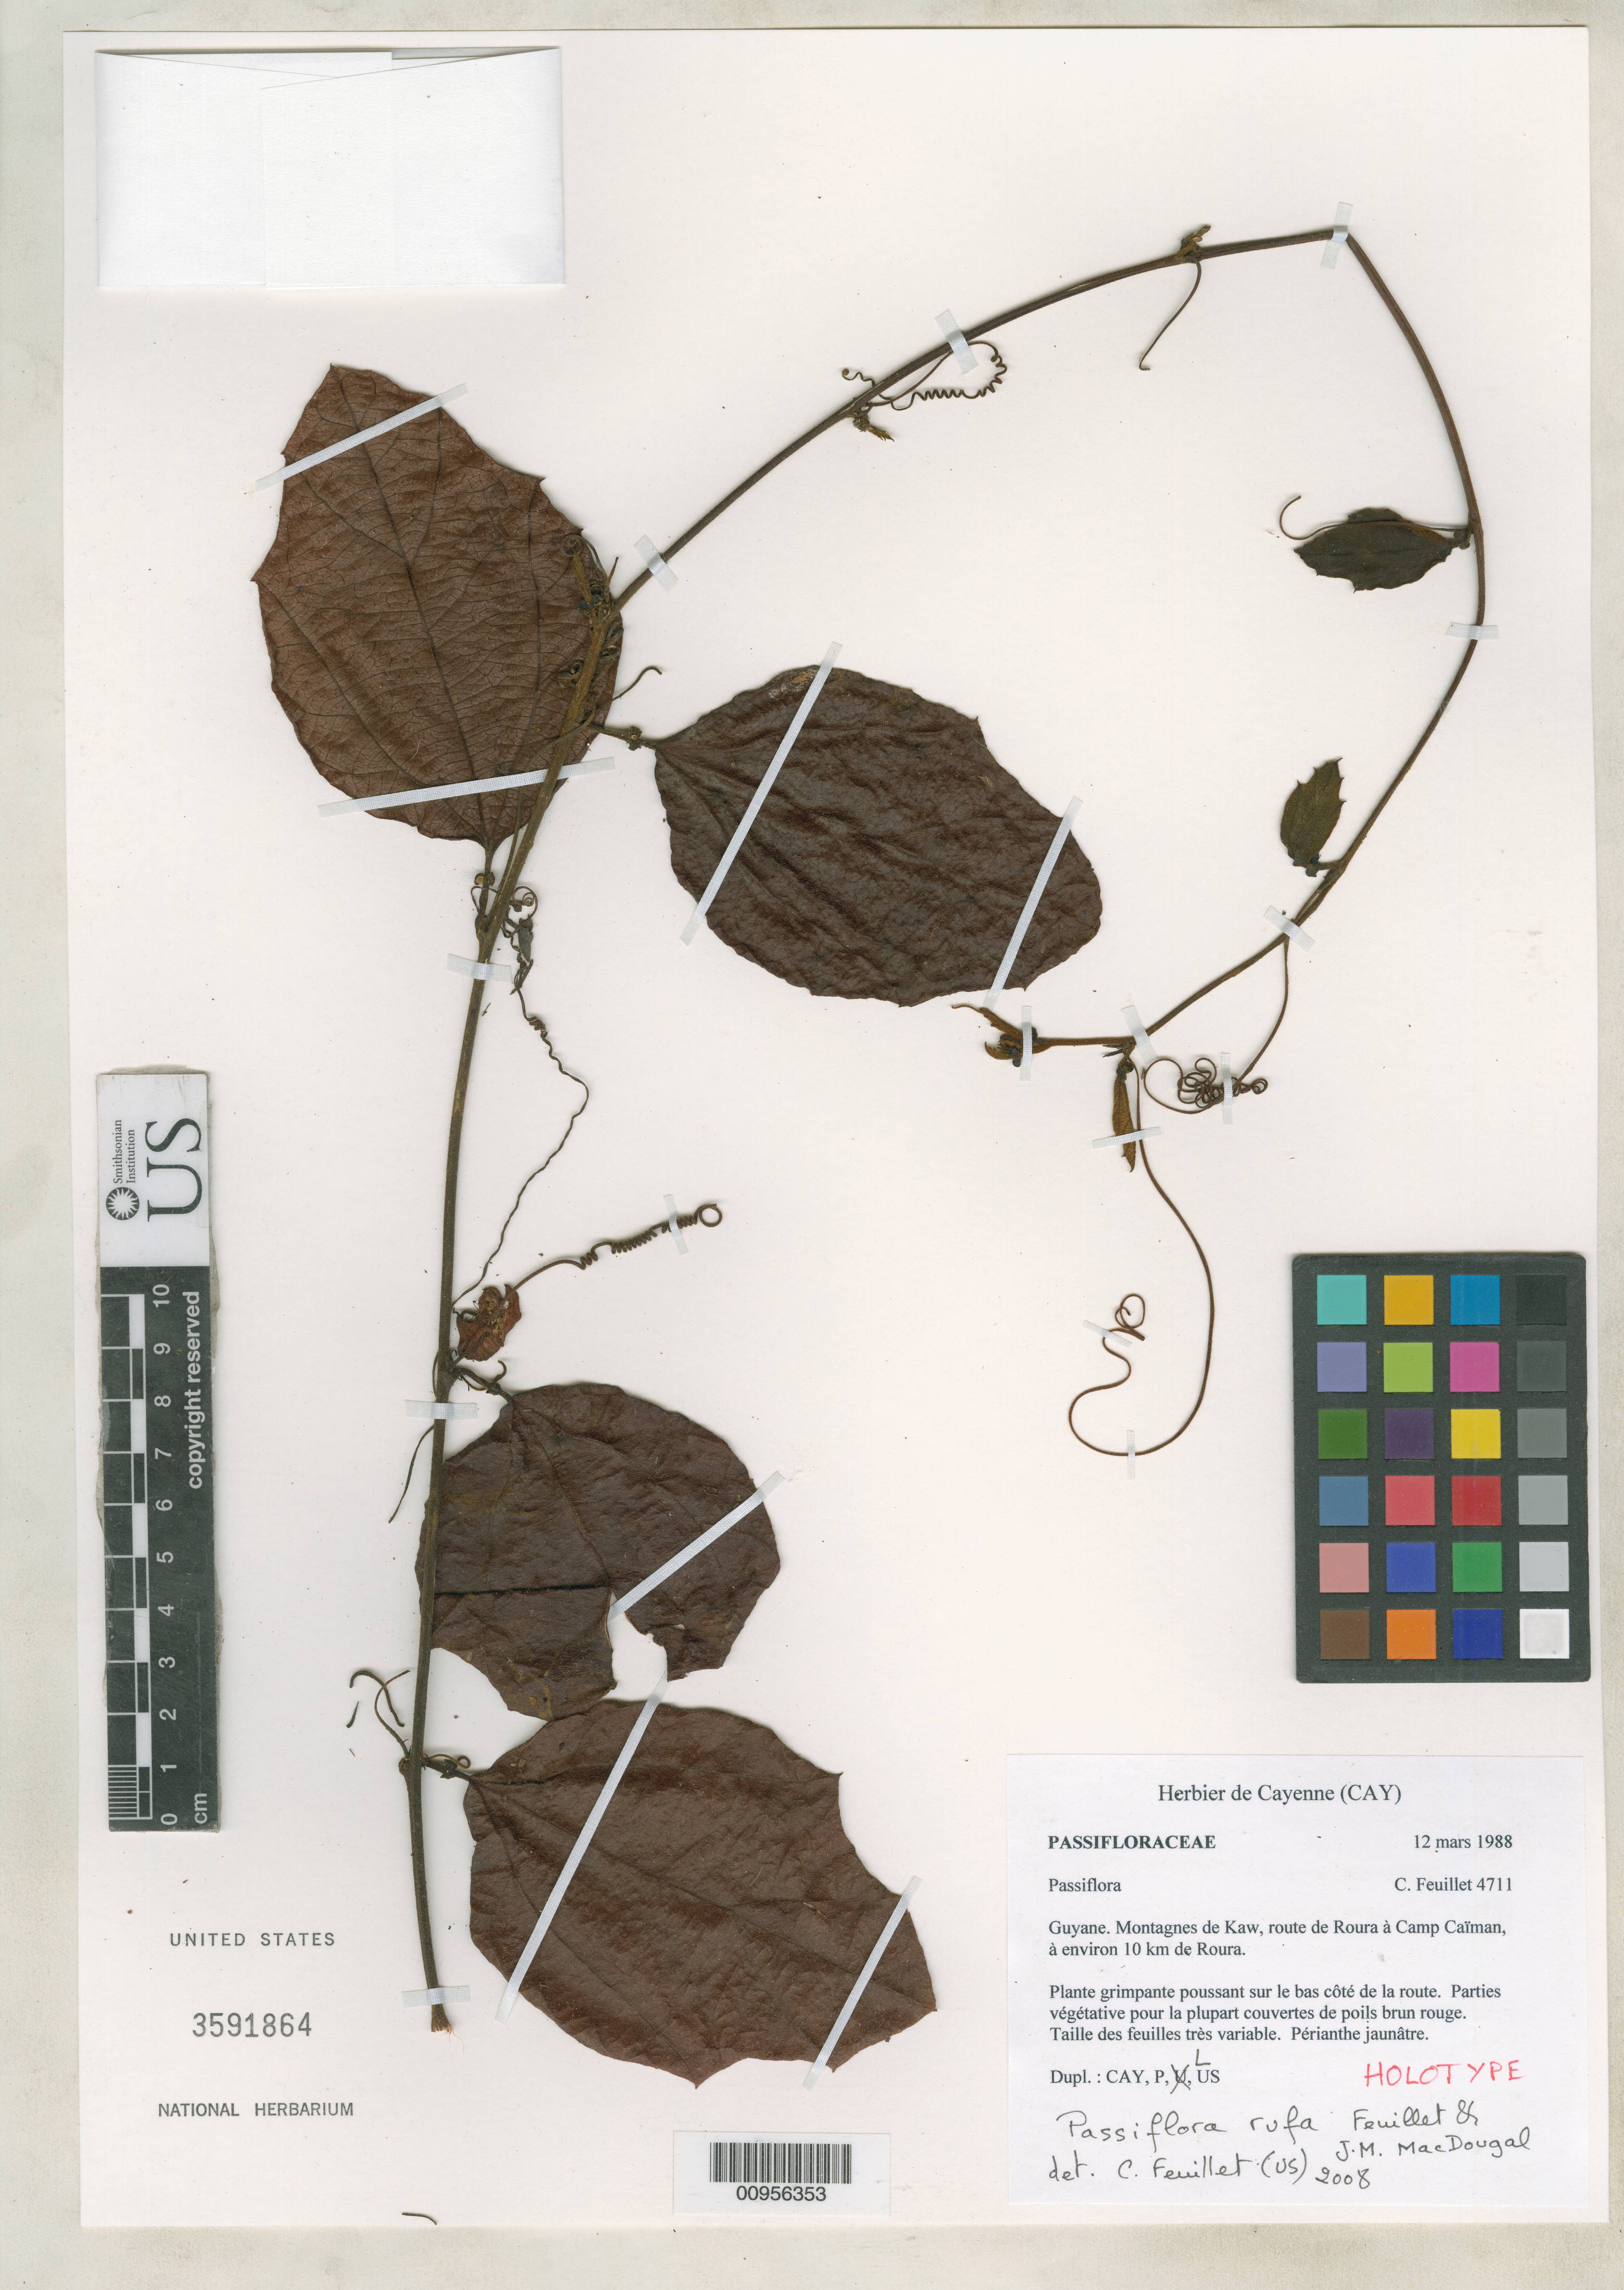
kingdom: Plantae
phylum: Tracheophyta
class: Magnoliopsida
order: Malpighiales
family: Passifloraceae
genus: Passiflora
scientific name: Passiflora rufa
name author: Feuillet & J.M. MacDougal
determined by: Feuillet, C.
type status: Holotype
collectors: C. Feuillet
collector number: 4711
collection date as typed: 12 Mar 1988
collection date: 1988-03-12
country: French Guiana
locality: Montagnes de Kaw, route de Roura à Camp Caïman, à environ 10 km de Roura.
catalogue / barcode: US 3591864